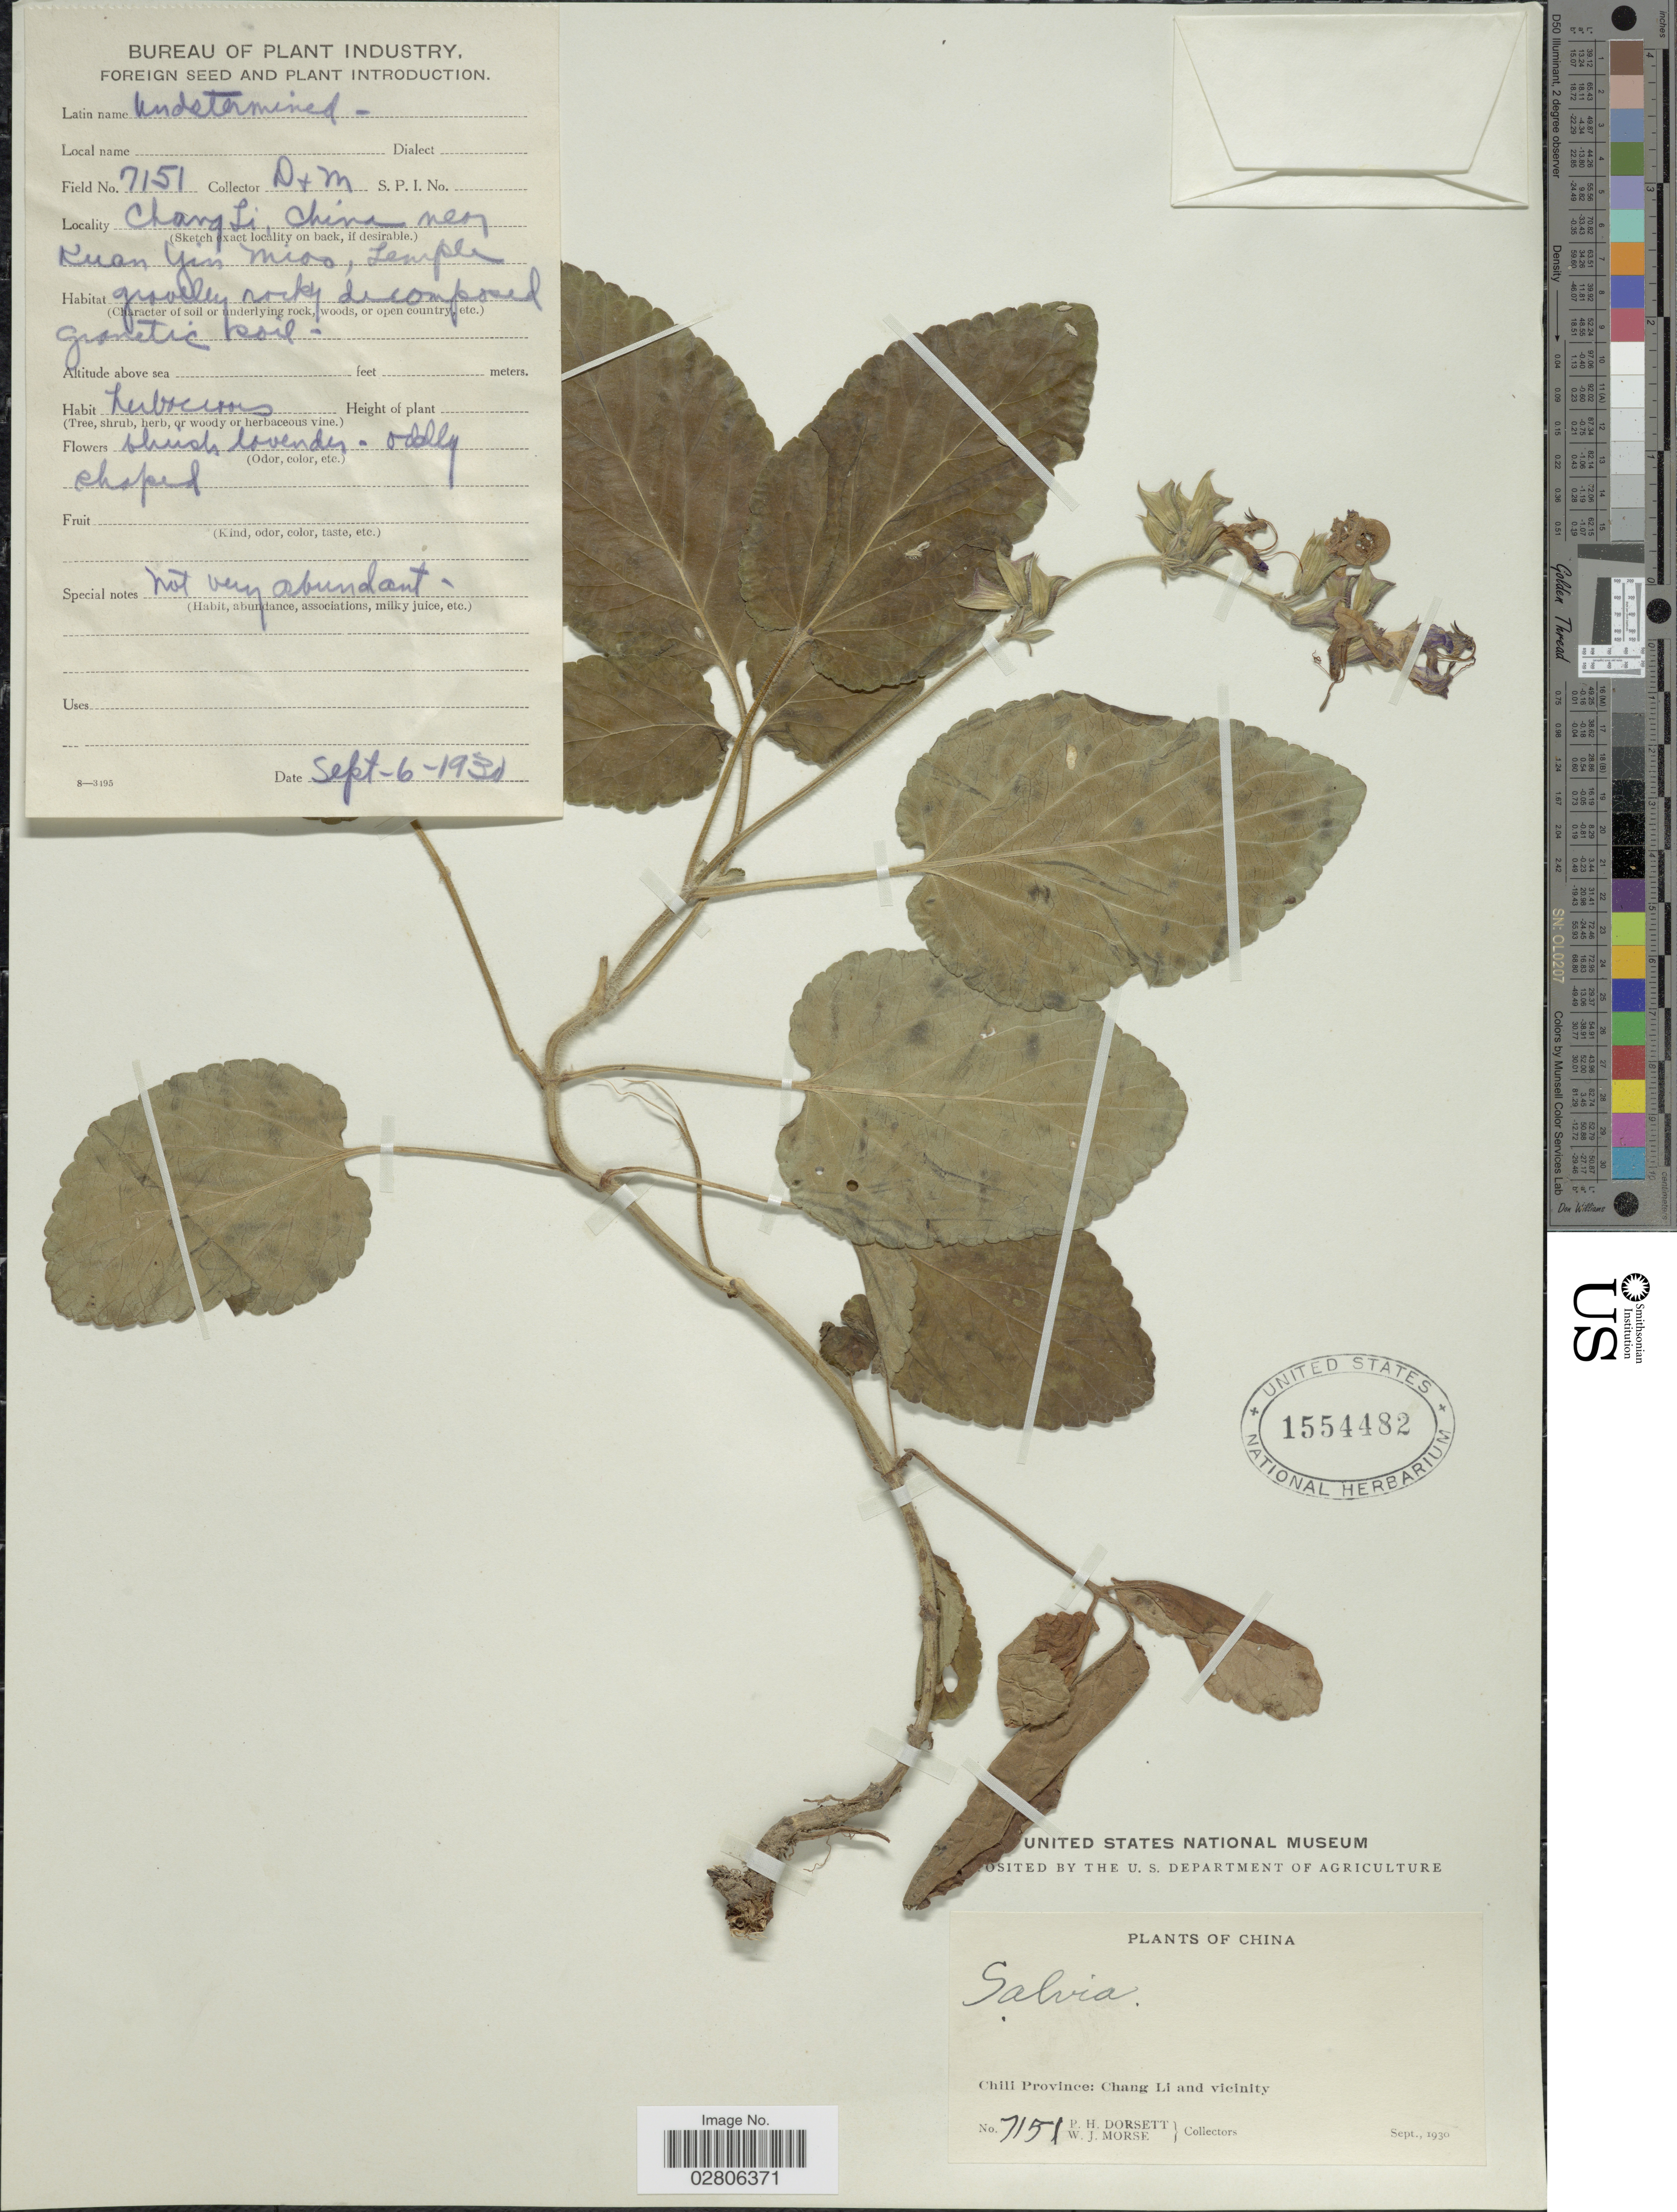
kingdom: Plantae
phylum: Tracheophyta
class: Magnoliopsida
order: Lamiales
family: Lamiaceae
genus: Salvia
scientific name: Salvia trijuga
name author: Diels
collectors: P. H. Dorsett & W. J. Morse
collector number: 7151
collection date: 1930-09-06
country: China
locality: Chili Province: Chang Li and vicinity. Near Kuan Yin Mioo [interpreted], Temple.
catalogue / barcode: US 1554482